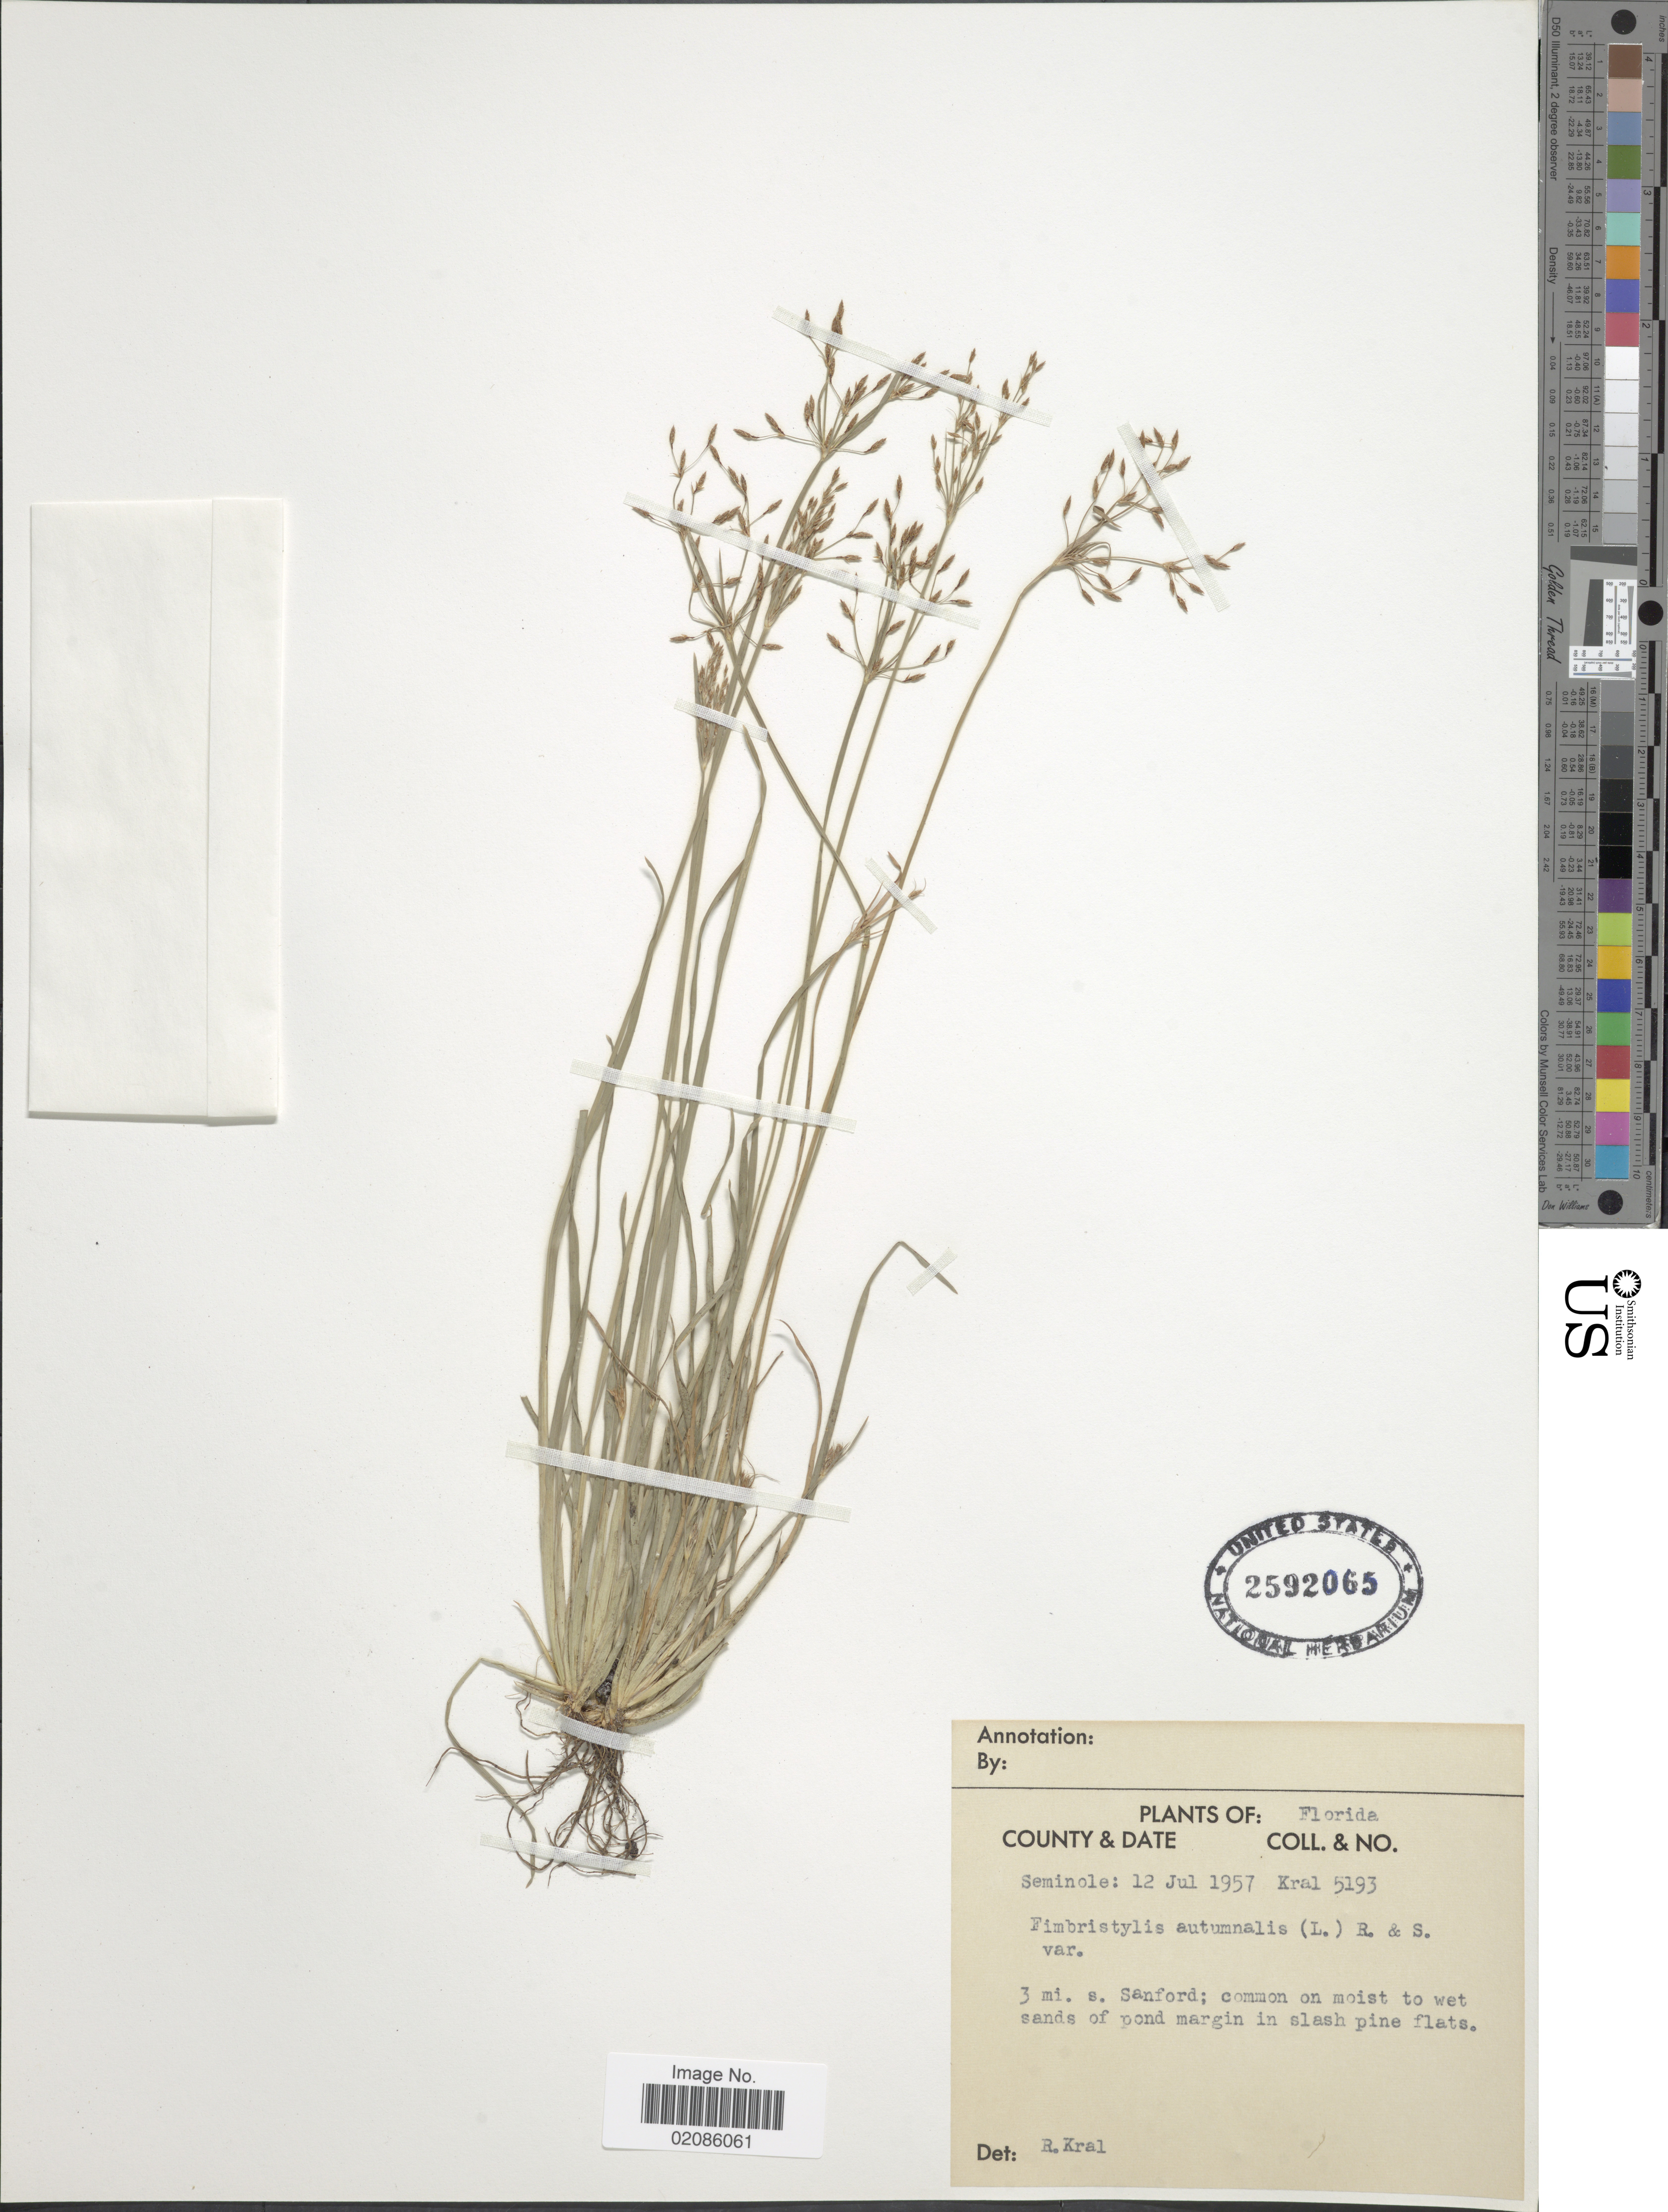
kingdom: Plantae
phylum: Tracheophyta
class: Liliopsida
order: Poales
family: Cyperaceae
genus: Fimbristylis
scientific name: Fimbristylis autumnalis (L.) Roem. & Schult.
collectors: -- Kral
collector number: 5193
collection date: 1957-07-12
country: United States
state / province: Florida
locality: Seminole. 3 mi. s. Sanford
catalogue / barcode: US 2592065